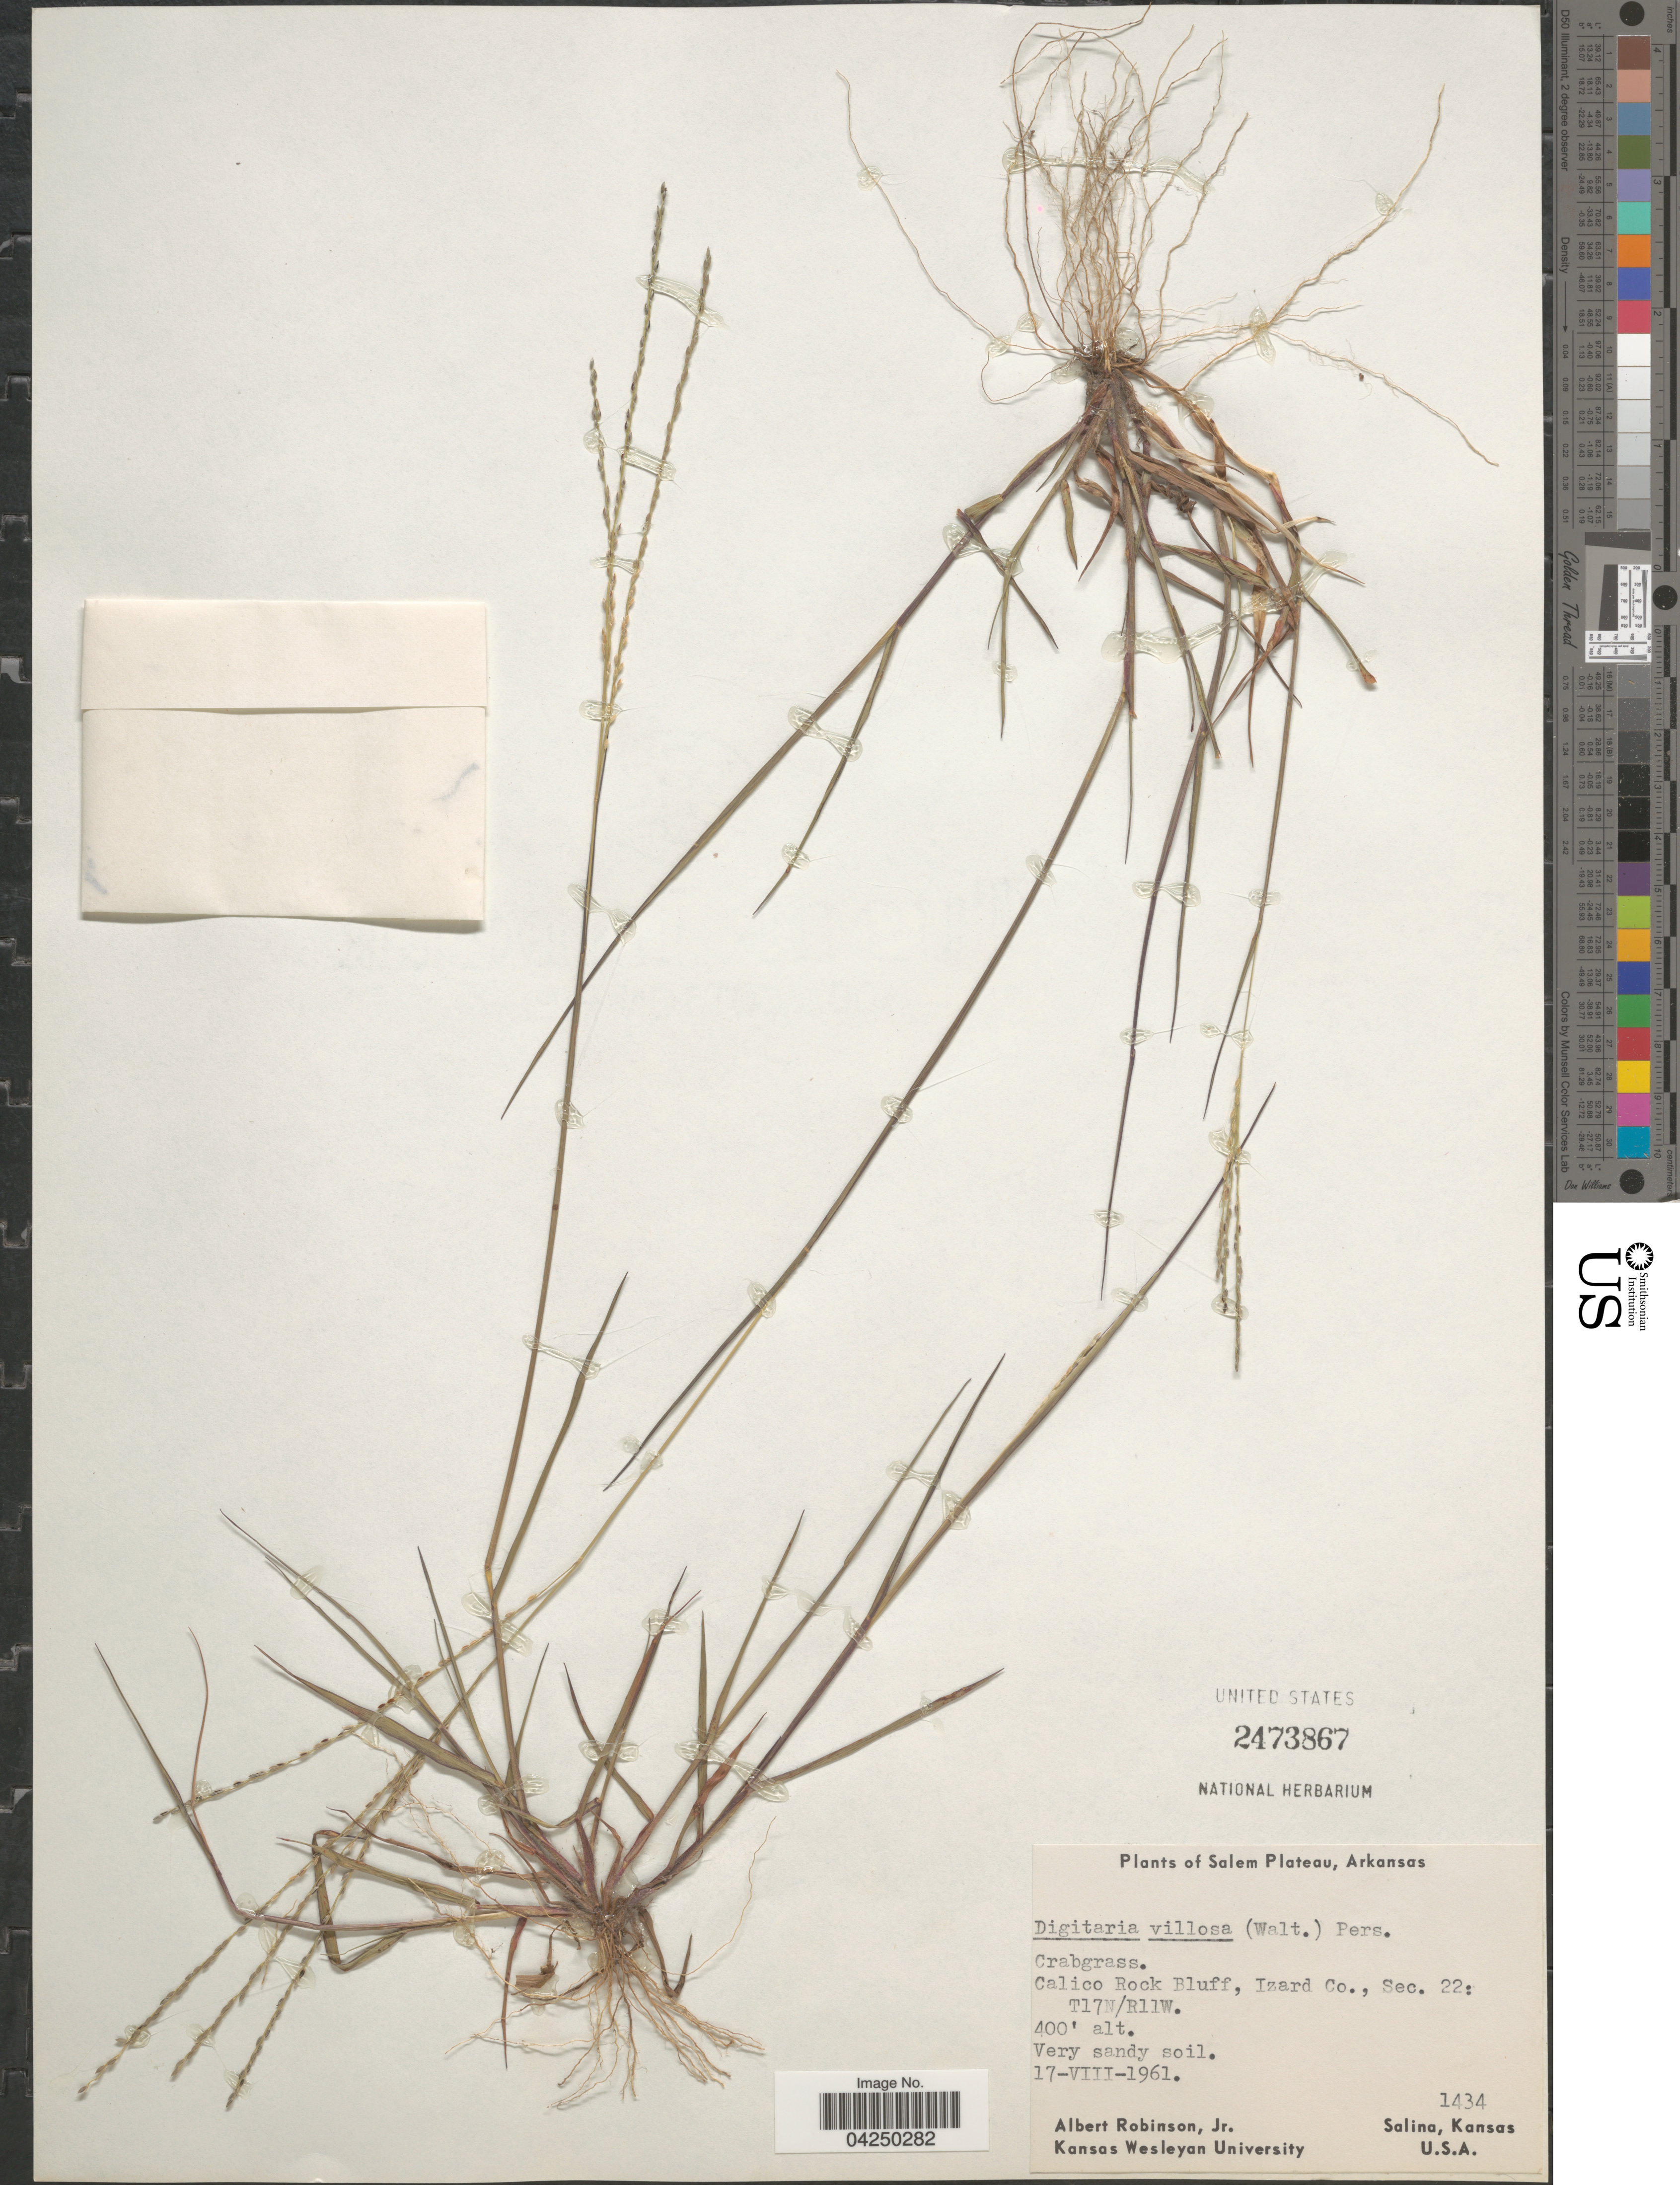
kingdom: Plantae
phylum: Tracheophyta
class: Liliopsida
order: Poales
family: Poaceae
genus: Digitaria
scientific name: Digitaria villosa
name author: (Walter) Pers.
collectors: A. Robinson Jr.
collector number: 1434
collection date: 1961-08-17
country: United States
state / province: Arkansas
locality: Salem Plateau. Crabgrass. Calico Rock Bluff, Izard Co., Sec. 22: T17N/R11W. Very sandy soil.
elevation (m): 122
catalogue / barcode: US 2473867